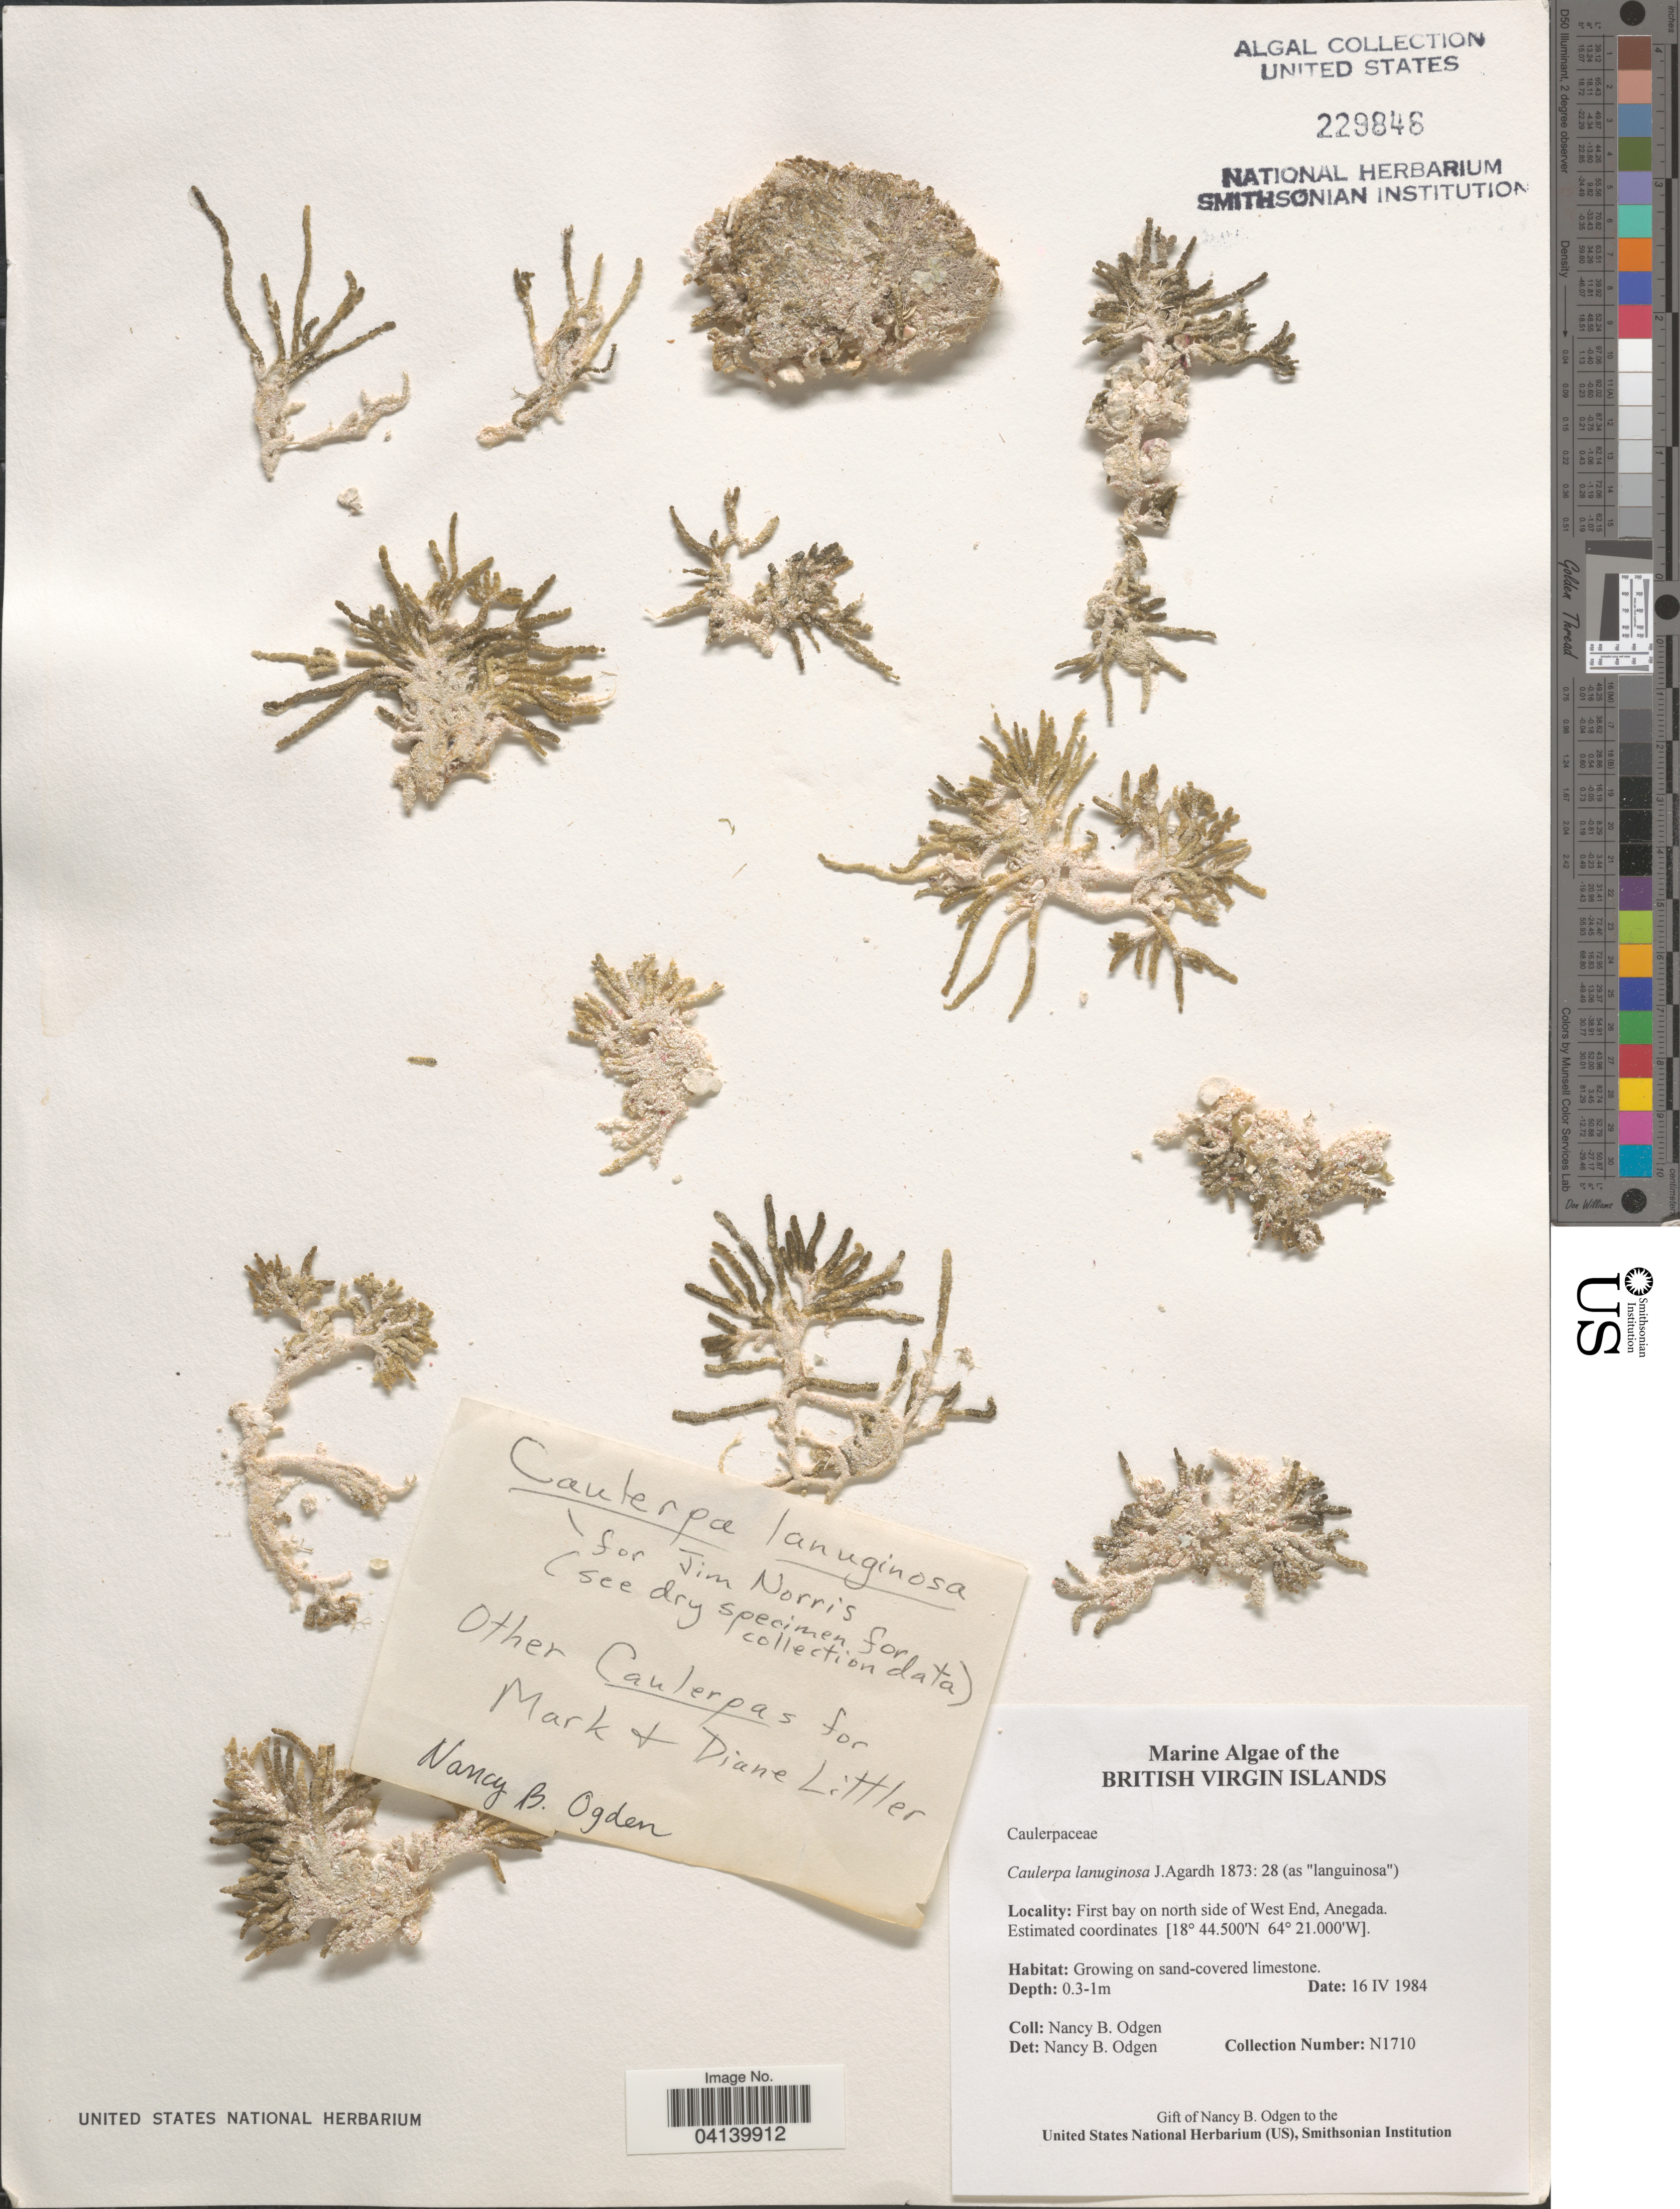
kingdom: Plantae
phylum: Chlorophyta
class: Ulvophyceae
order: Bryopsidales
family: Caulerpaceae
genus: Caulerpa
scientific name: Caulerpa lanuginosa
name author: J. Agardh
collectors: N. Odgen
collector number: N1710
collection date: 1984-04-16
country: British Virgin Islands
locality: First bay on north side of West End, Anegada.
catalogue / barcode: US 229846